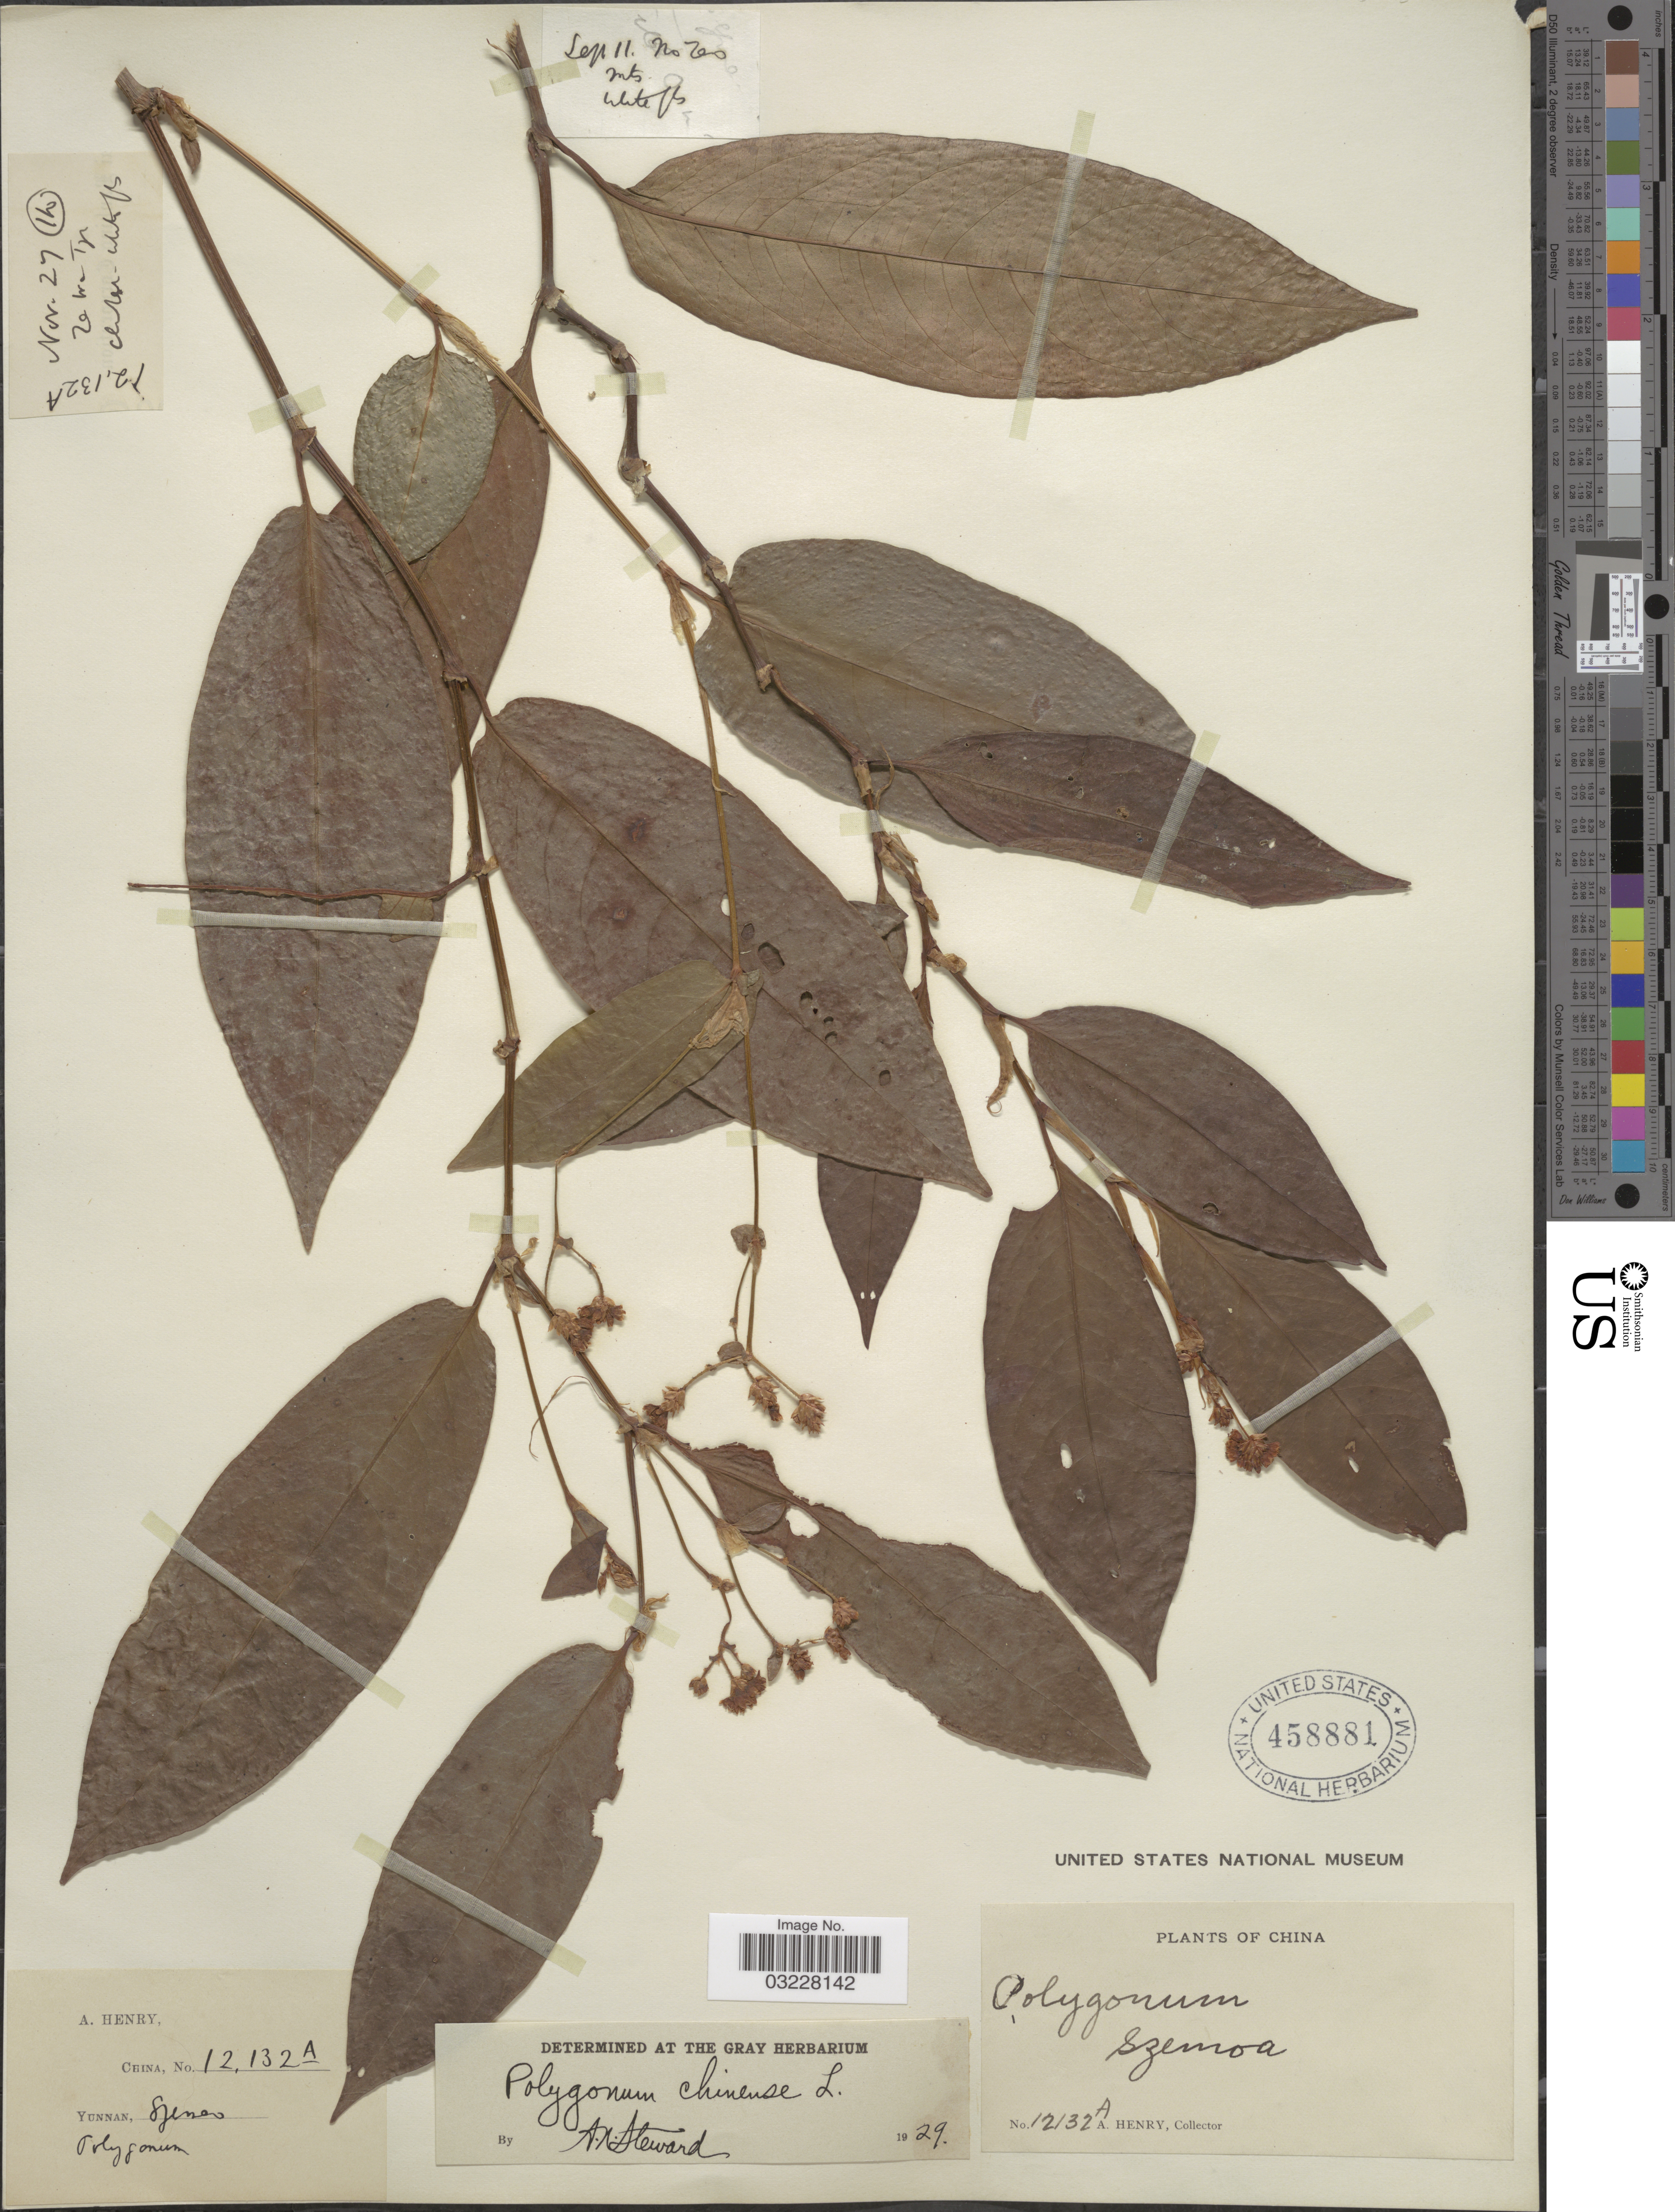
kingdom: Plantae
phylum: Tracheophyta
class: Magnoliopsida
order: Caryophyllales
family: Polygonaceae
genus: Polygonum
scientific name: Polygonum chinense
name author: L.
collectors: A. Henry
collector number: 12132 A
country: China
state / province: Yunnan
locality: Szemoa. Nov 27- Zo Ma Tze, Ho. Sep 11 - No Teo Mts.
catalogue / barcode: US 458881